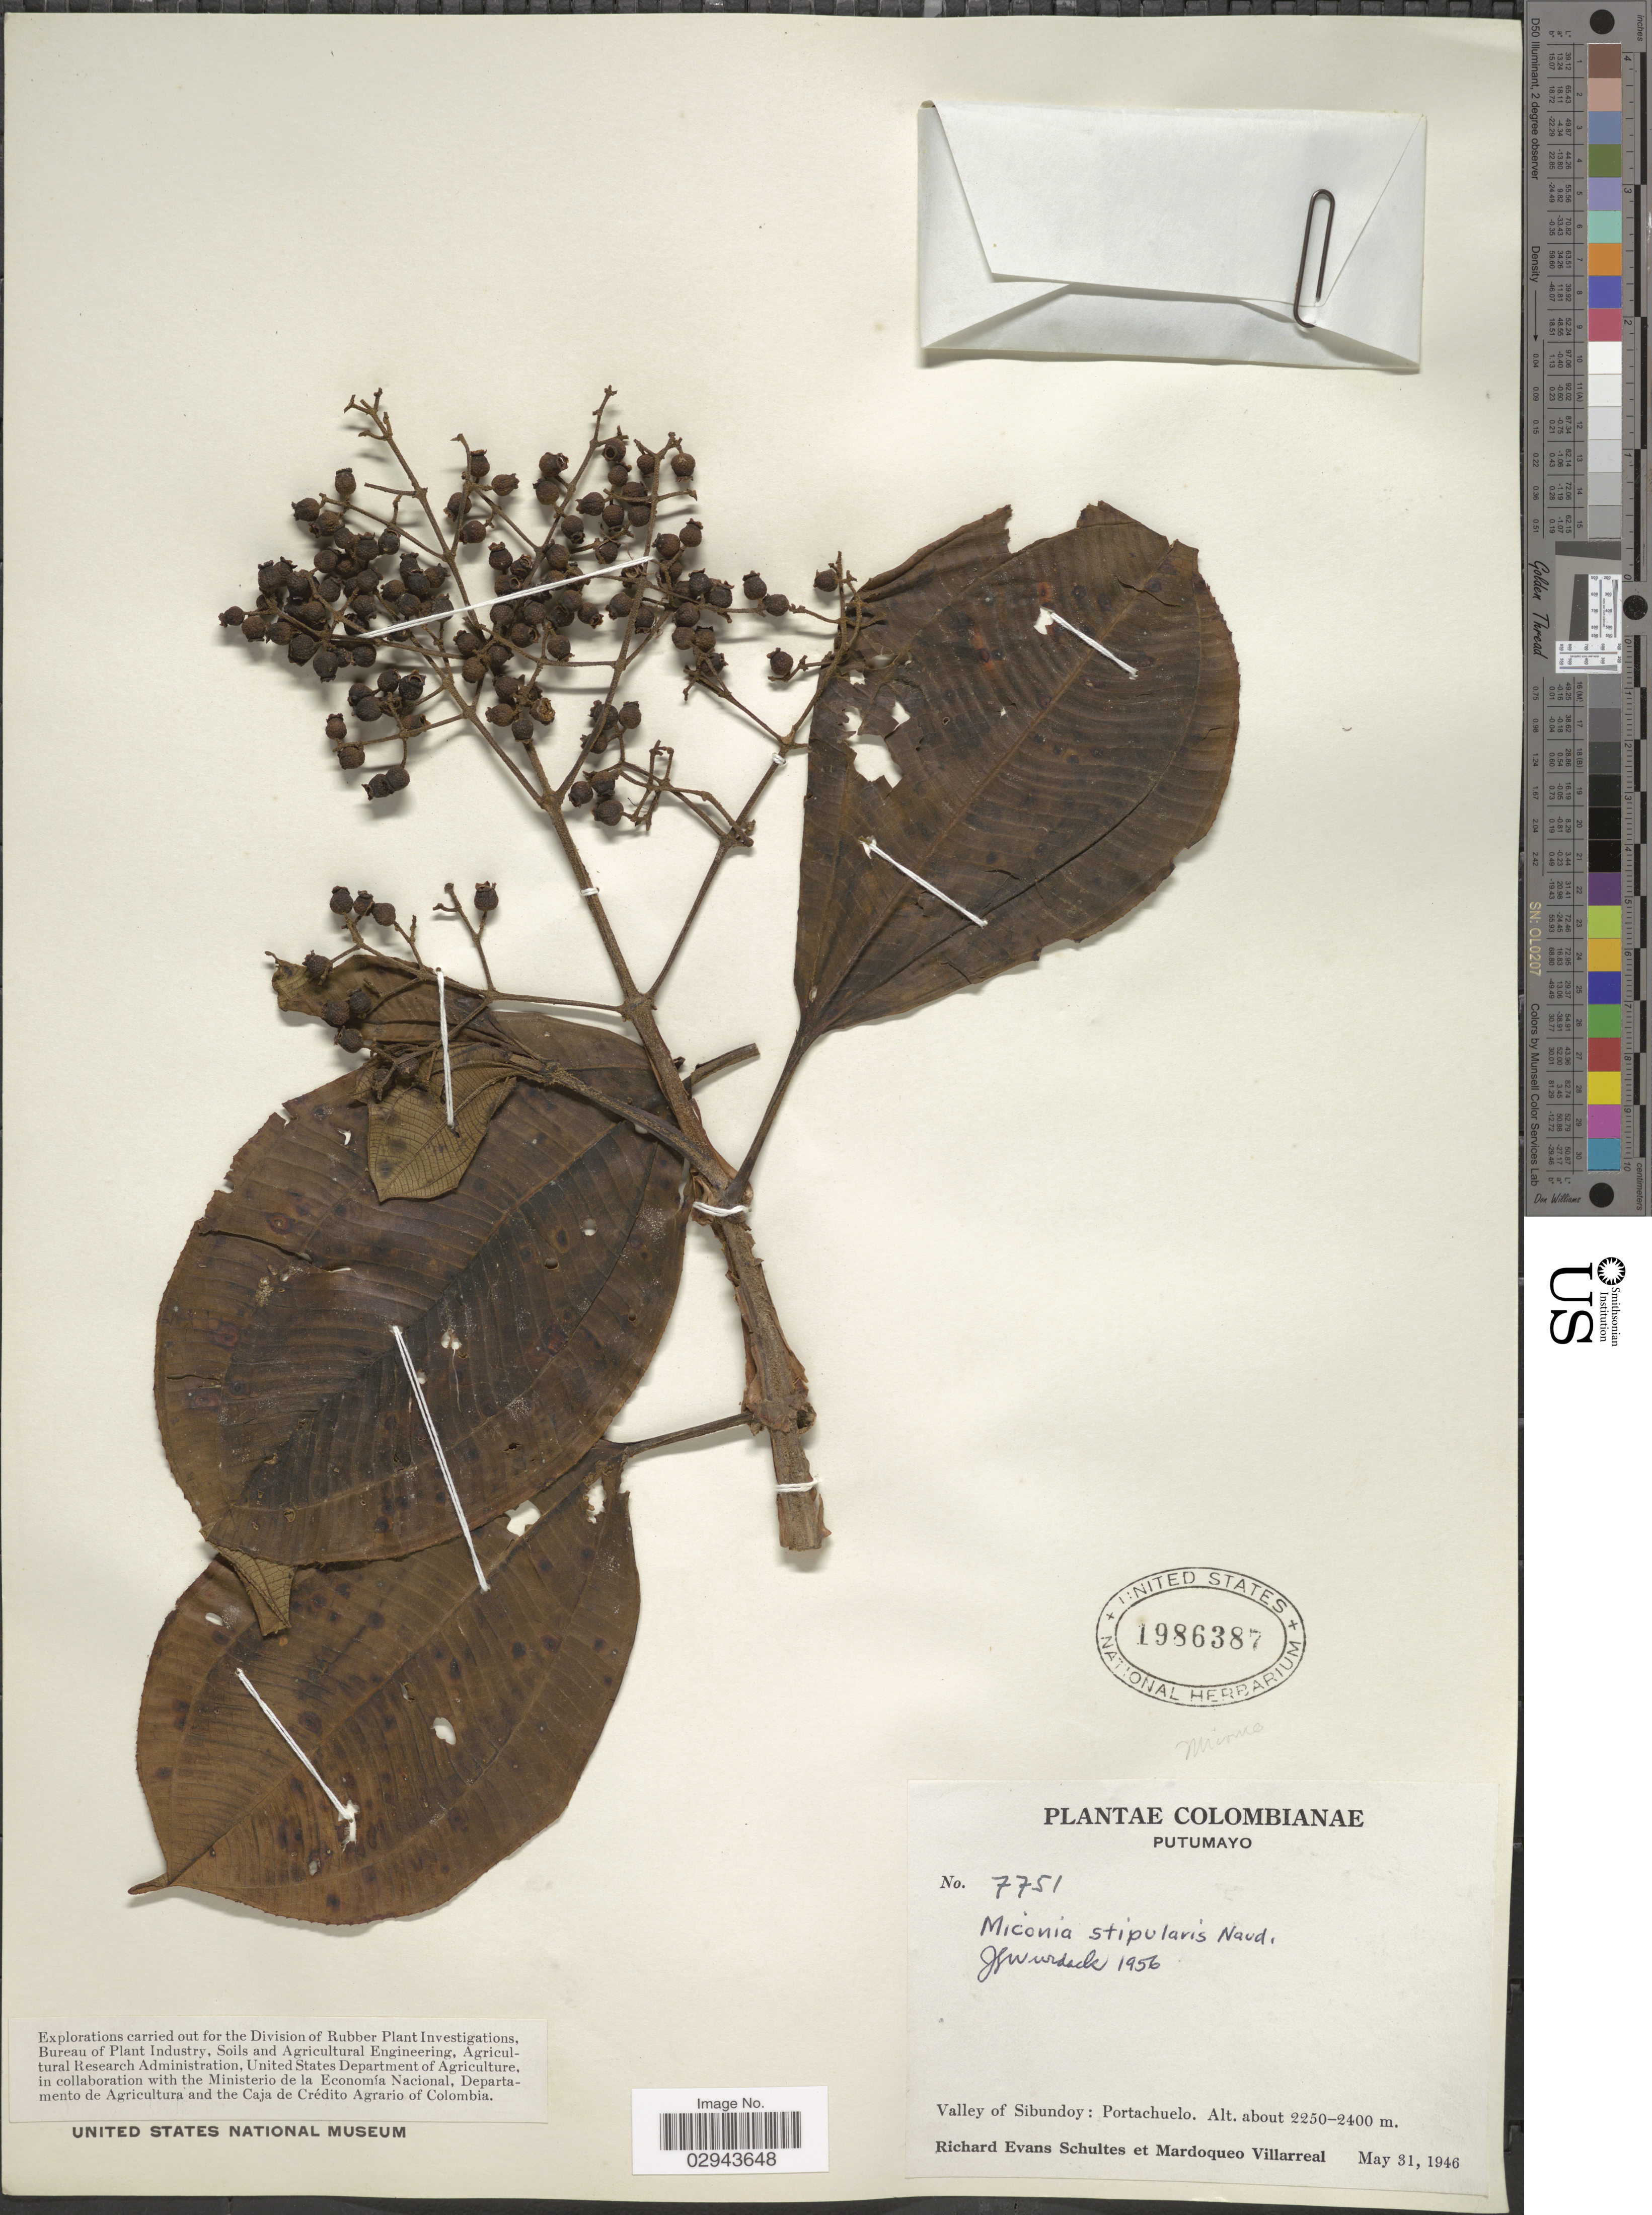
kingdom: Plantae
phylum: Tracheophyta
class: Magnoliopsida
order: Myrtales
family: Melastomataceae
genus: Miconia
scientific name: Miconia stipularis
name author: Naudin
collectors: R. E. Schultes & M. Villarreal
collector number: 7751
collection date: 1946-05-31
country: Colombia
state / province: Putumayo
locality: Valley of Sibundoy: Portachuelo.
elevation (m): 2250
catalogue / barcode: US 1986387